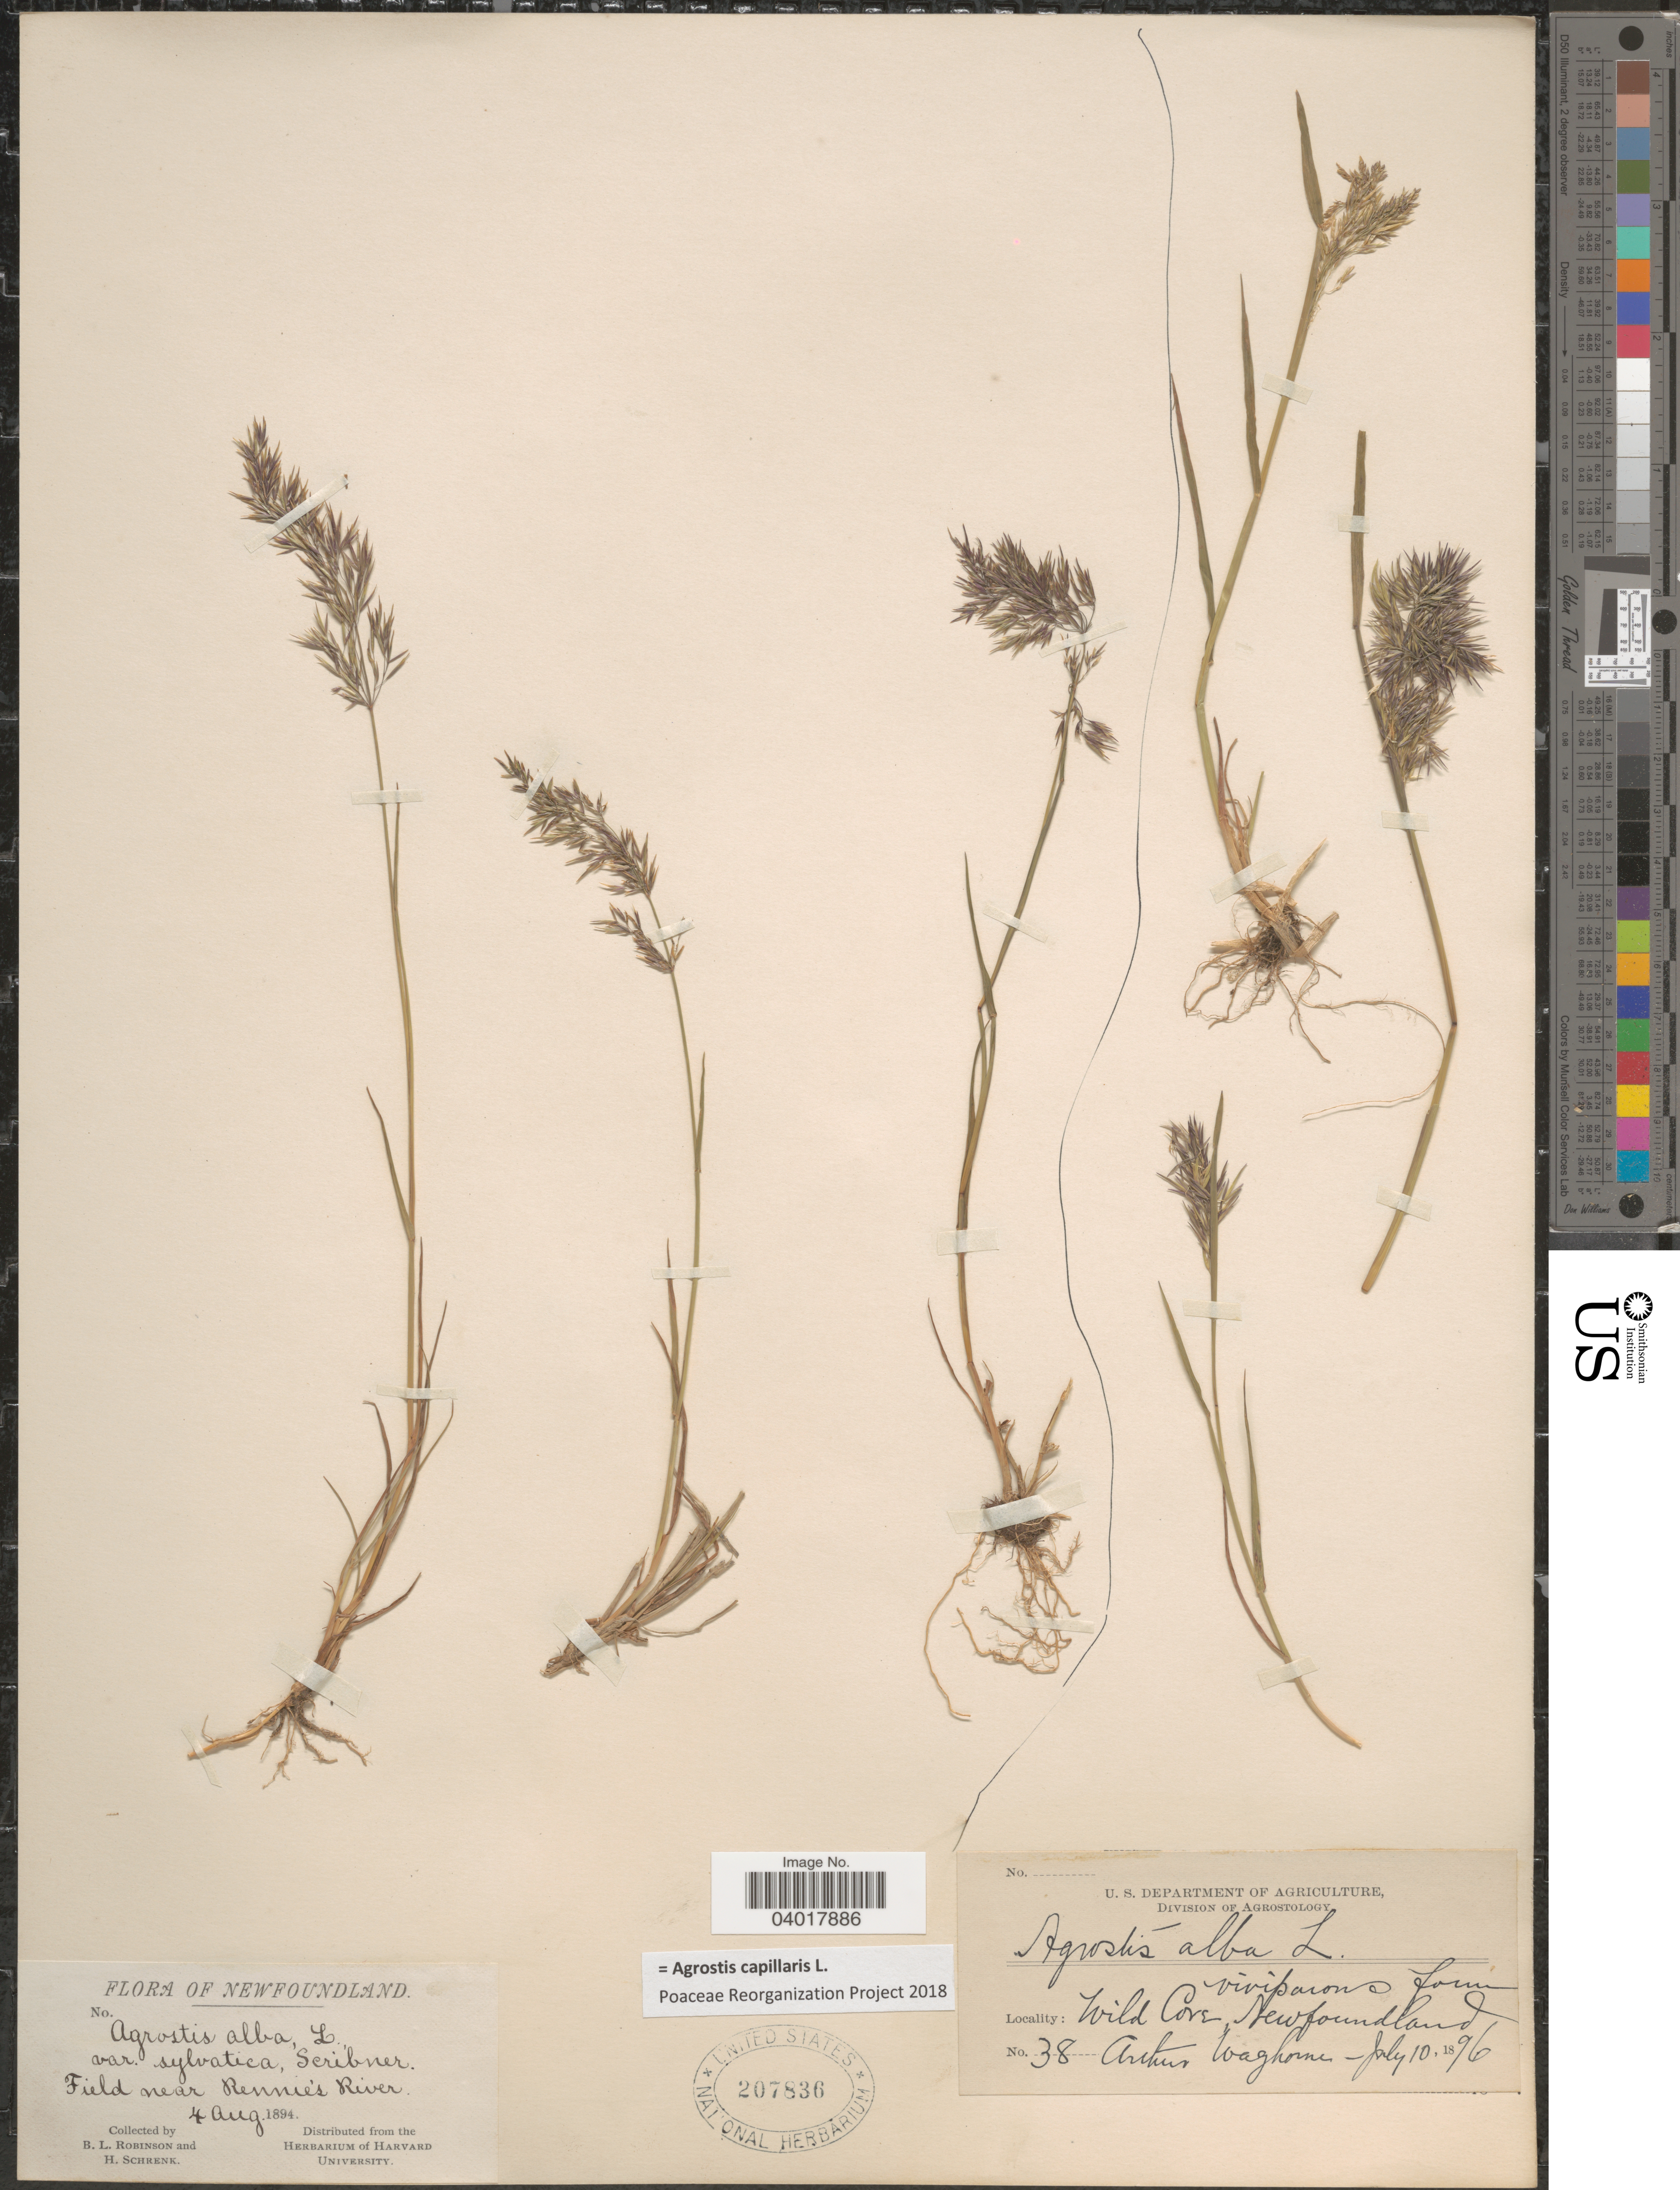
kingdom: Plantae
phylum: Tracheophyta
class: Liliopsida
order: Poales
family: Poaceae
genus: Agrostis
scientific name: Agrostis capillaris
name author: L.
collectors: B. L. Robinson & H. Schrenk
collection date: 1894-08-04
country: Canada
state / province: Newfoundland and Labrador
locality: Field near Rennie's River.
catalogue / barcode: US 207836